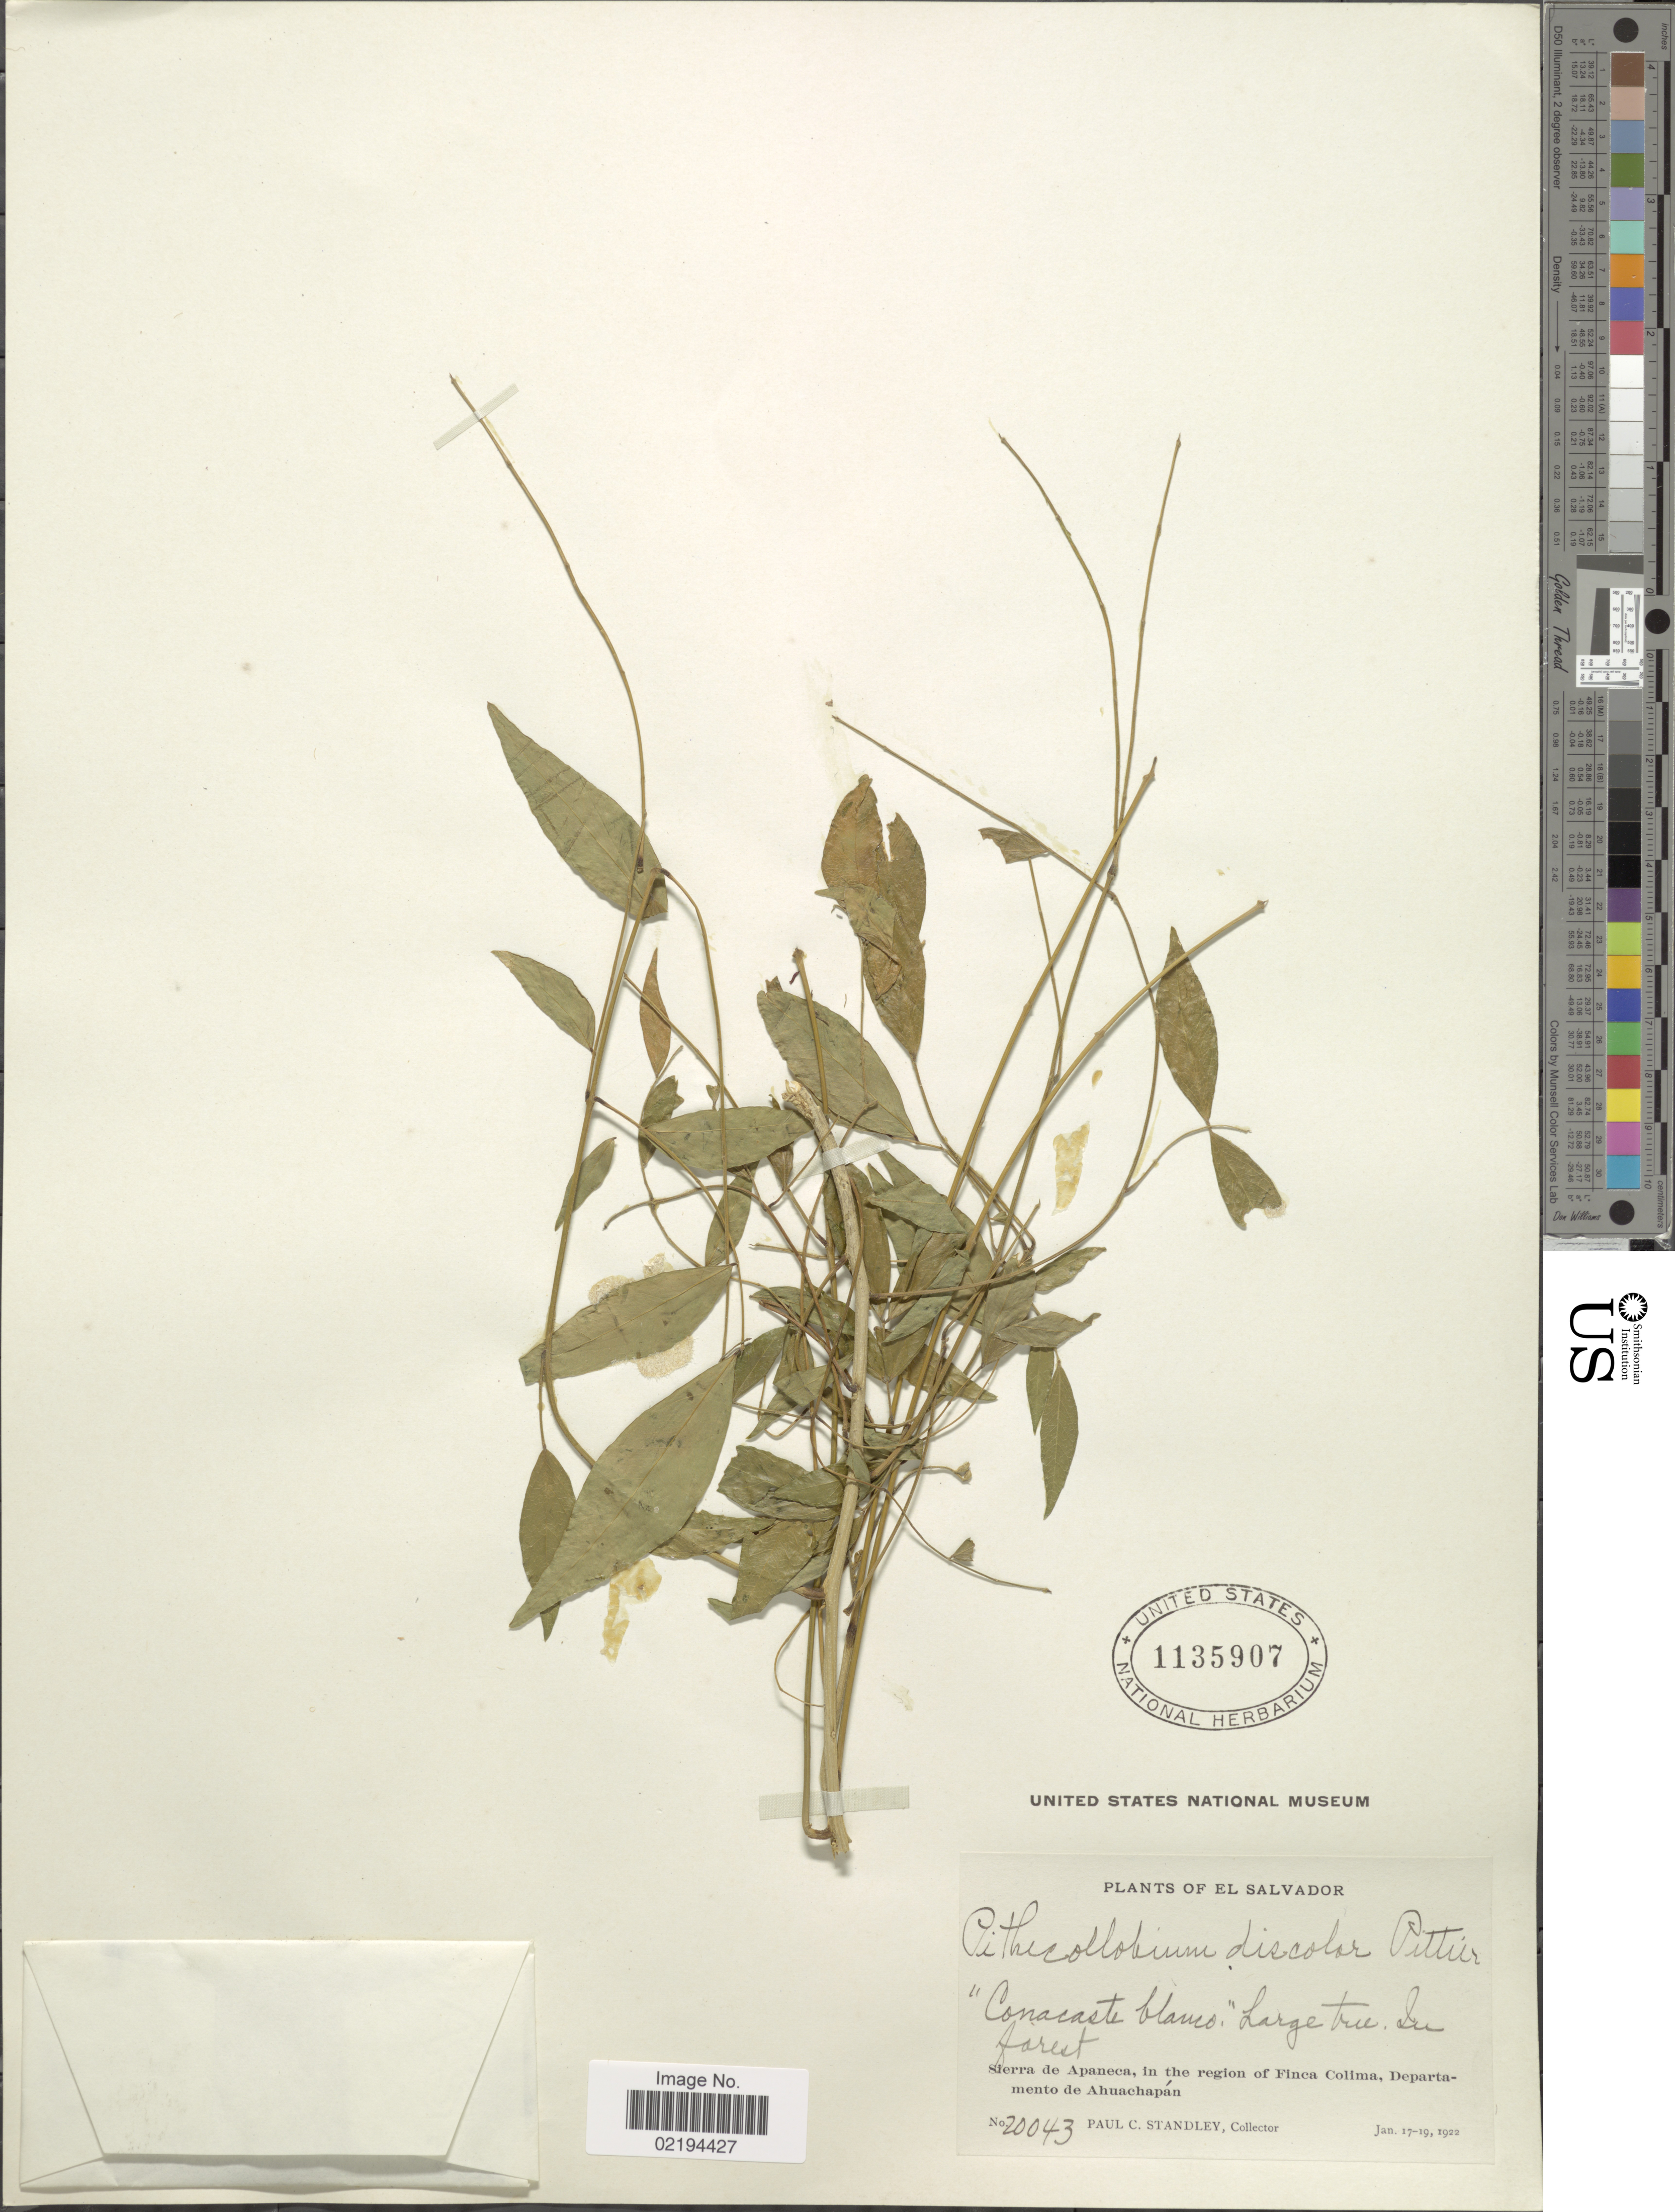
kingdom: Plantae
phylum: Tracheophyta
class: Magnoliopsida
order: Fabales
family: Fabaceae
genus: Pseudalbizzia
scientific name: Pseudalbizzia adinocephala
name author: (Donn. Sm.) Koenen & Duno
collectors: P. C. Standley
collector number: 20043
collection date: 1922-01-17/1922-01-19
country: El Salvador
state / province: Ahuachapan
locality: Sierra de Apaneca, in the region of Finca Colima.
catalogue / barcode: US 1135907